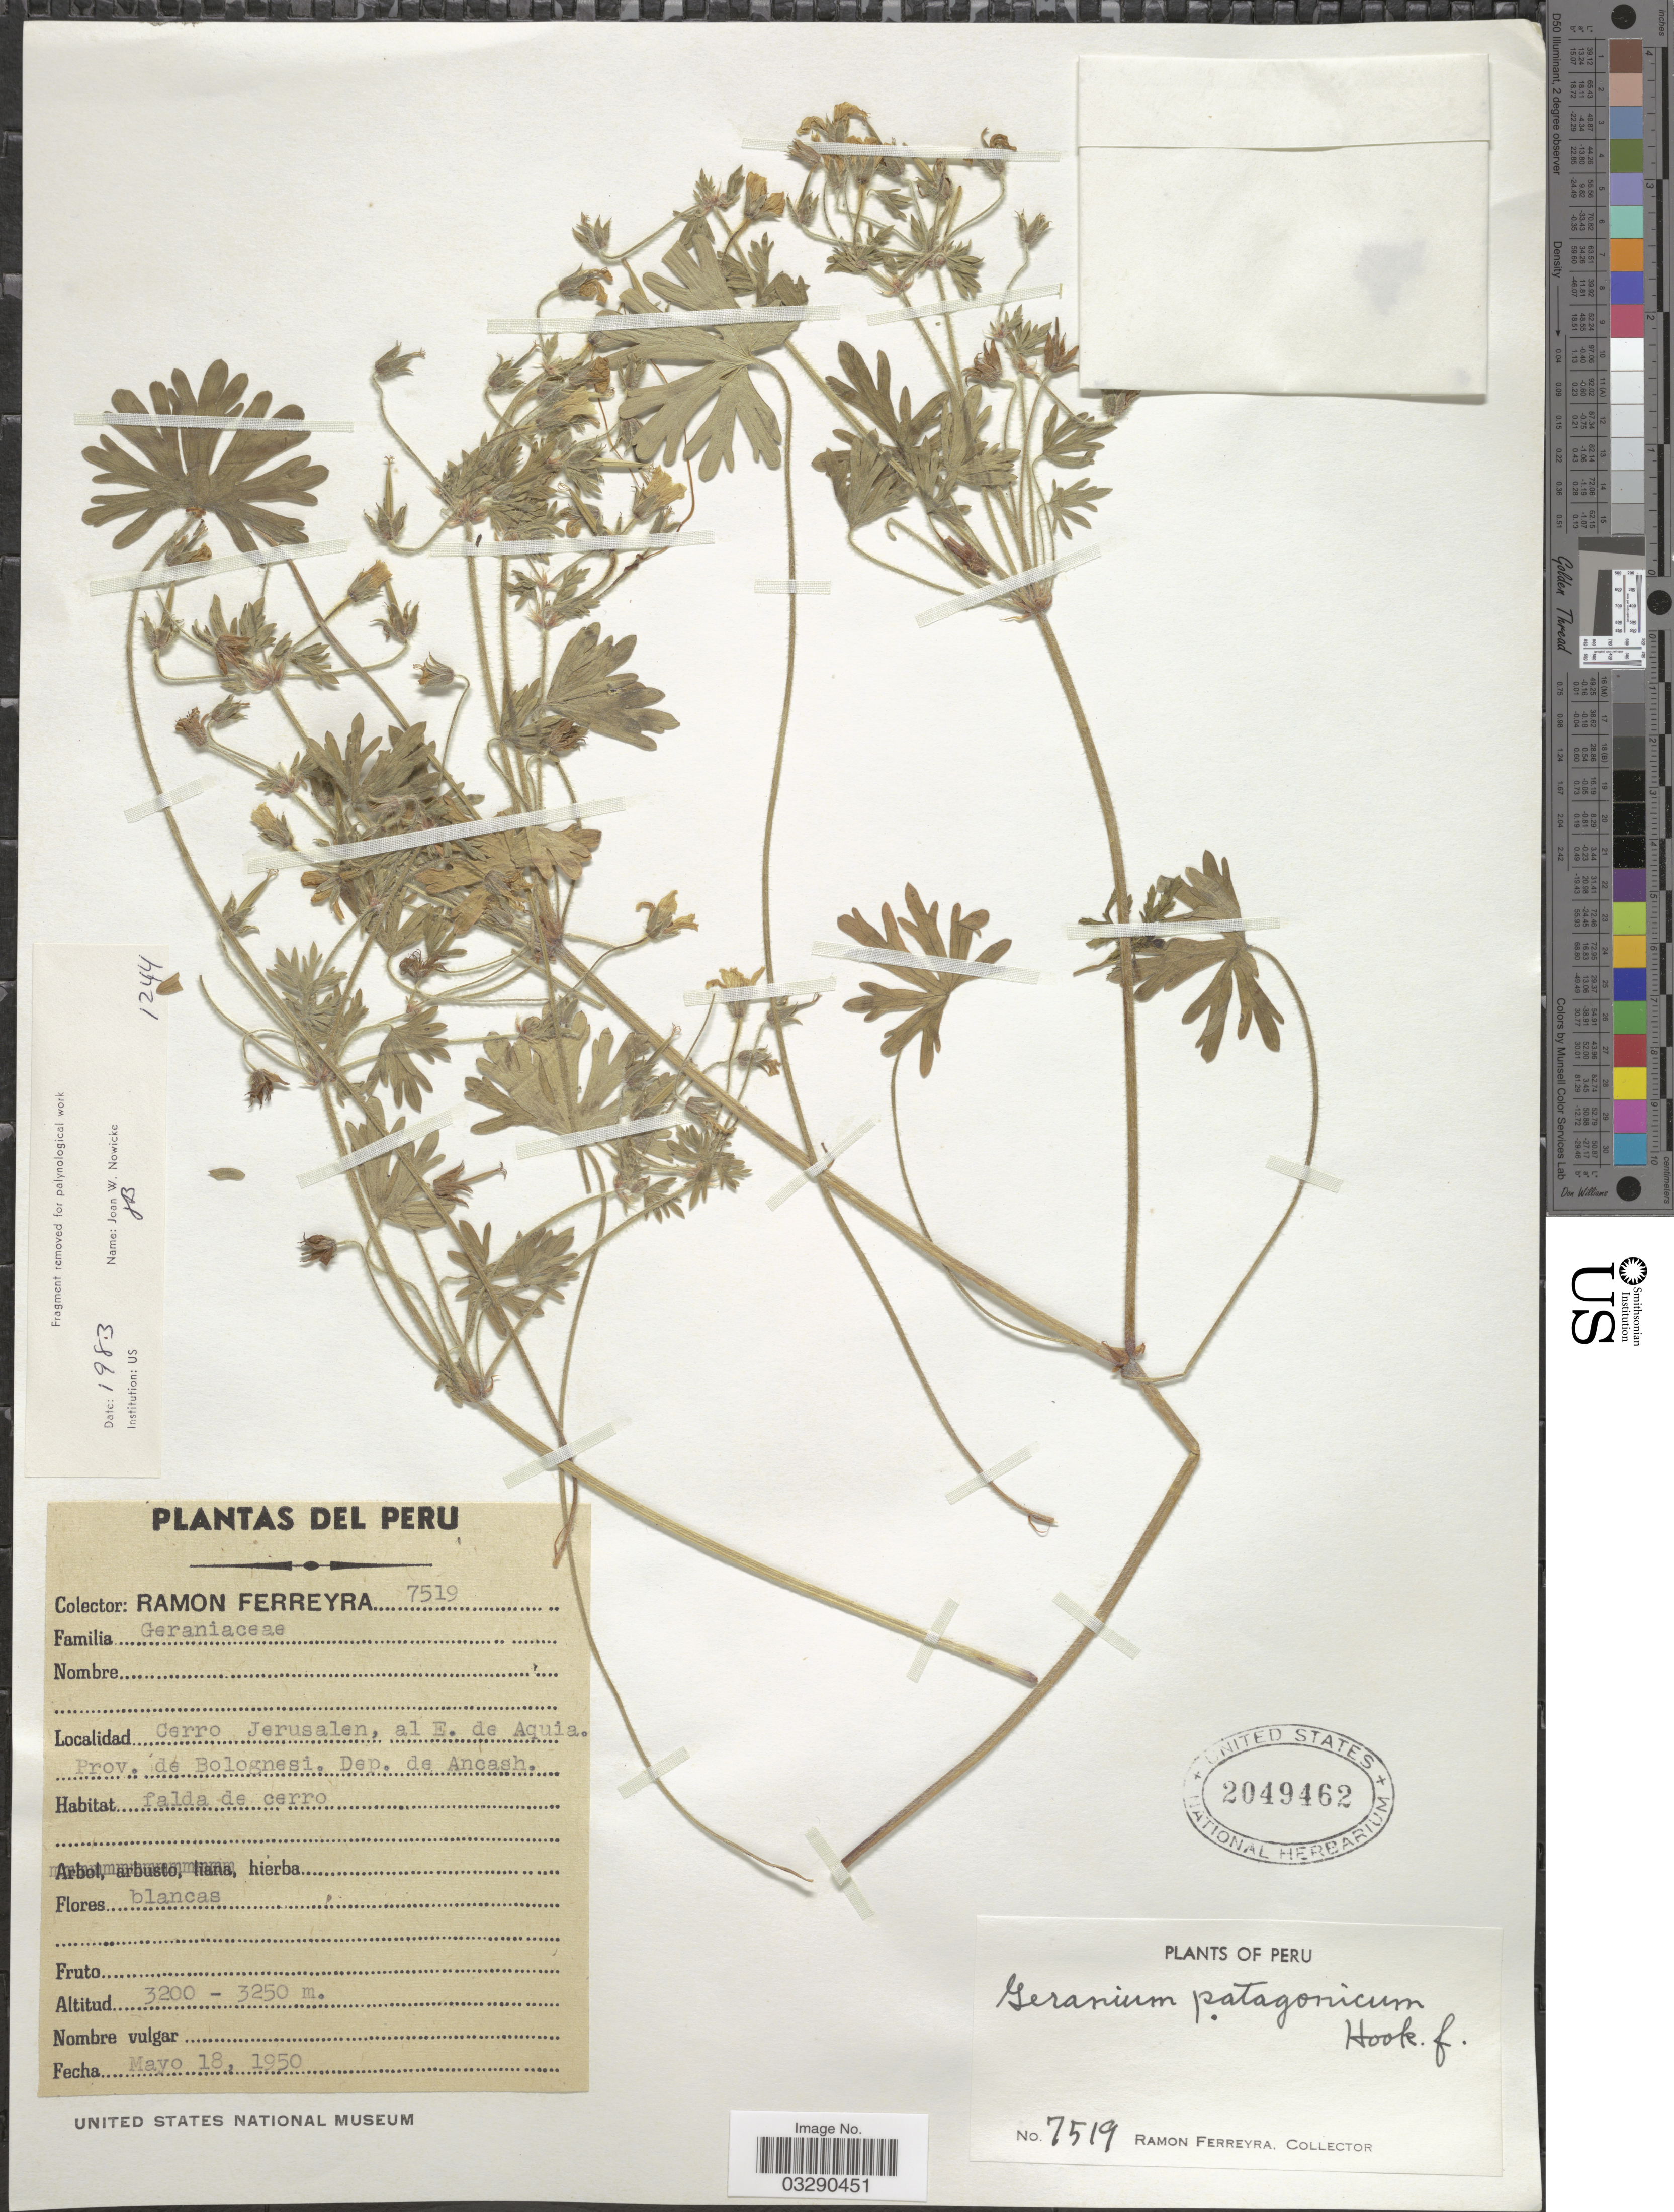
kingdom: Plantae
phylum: Tracheophyta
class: Magnoliopsida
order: Geraniales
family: Geraniaceae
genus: Geranium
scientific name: Geranium sp.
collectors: R. A. Ferreyra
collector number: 7519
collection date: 1950-05-18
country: Peru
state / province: Ancash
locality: Cerro Jerusalen, al E. de Aquia. Prov. de Bolognesi. Dep. de Ancash.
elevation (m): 3200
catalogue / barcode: US 2049462